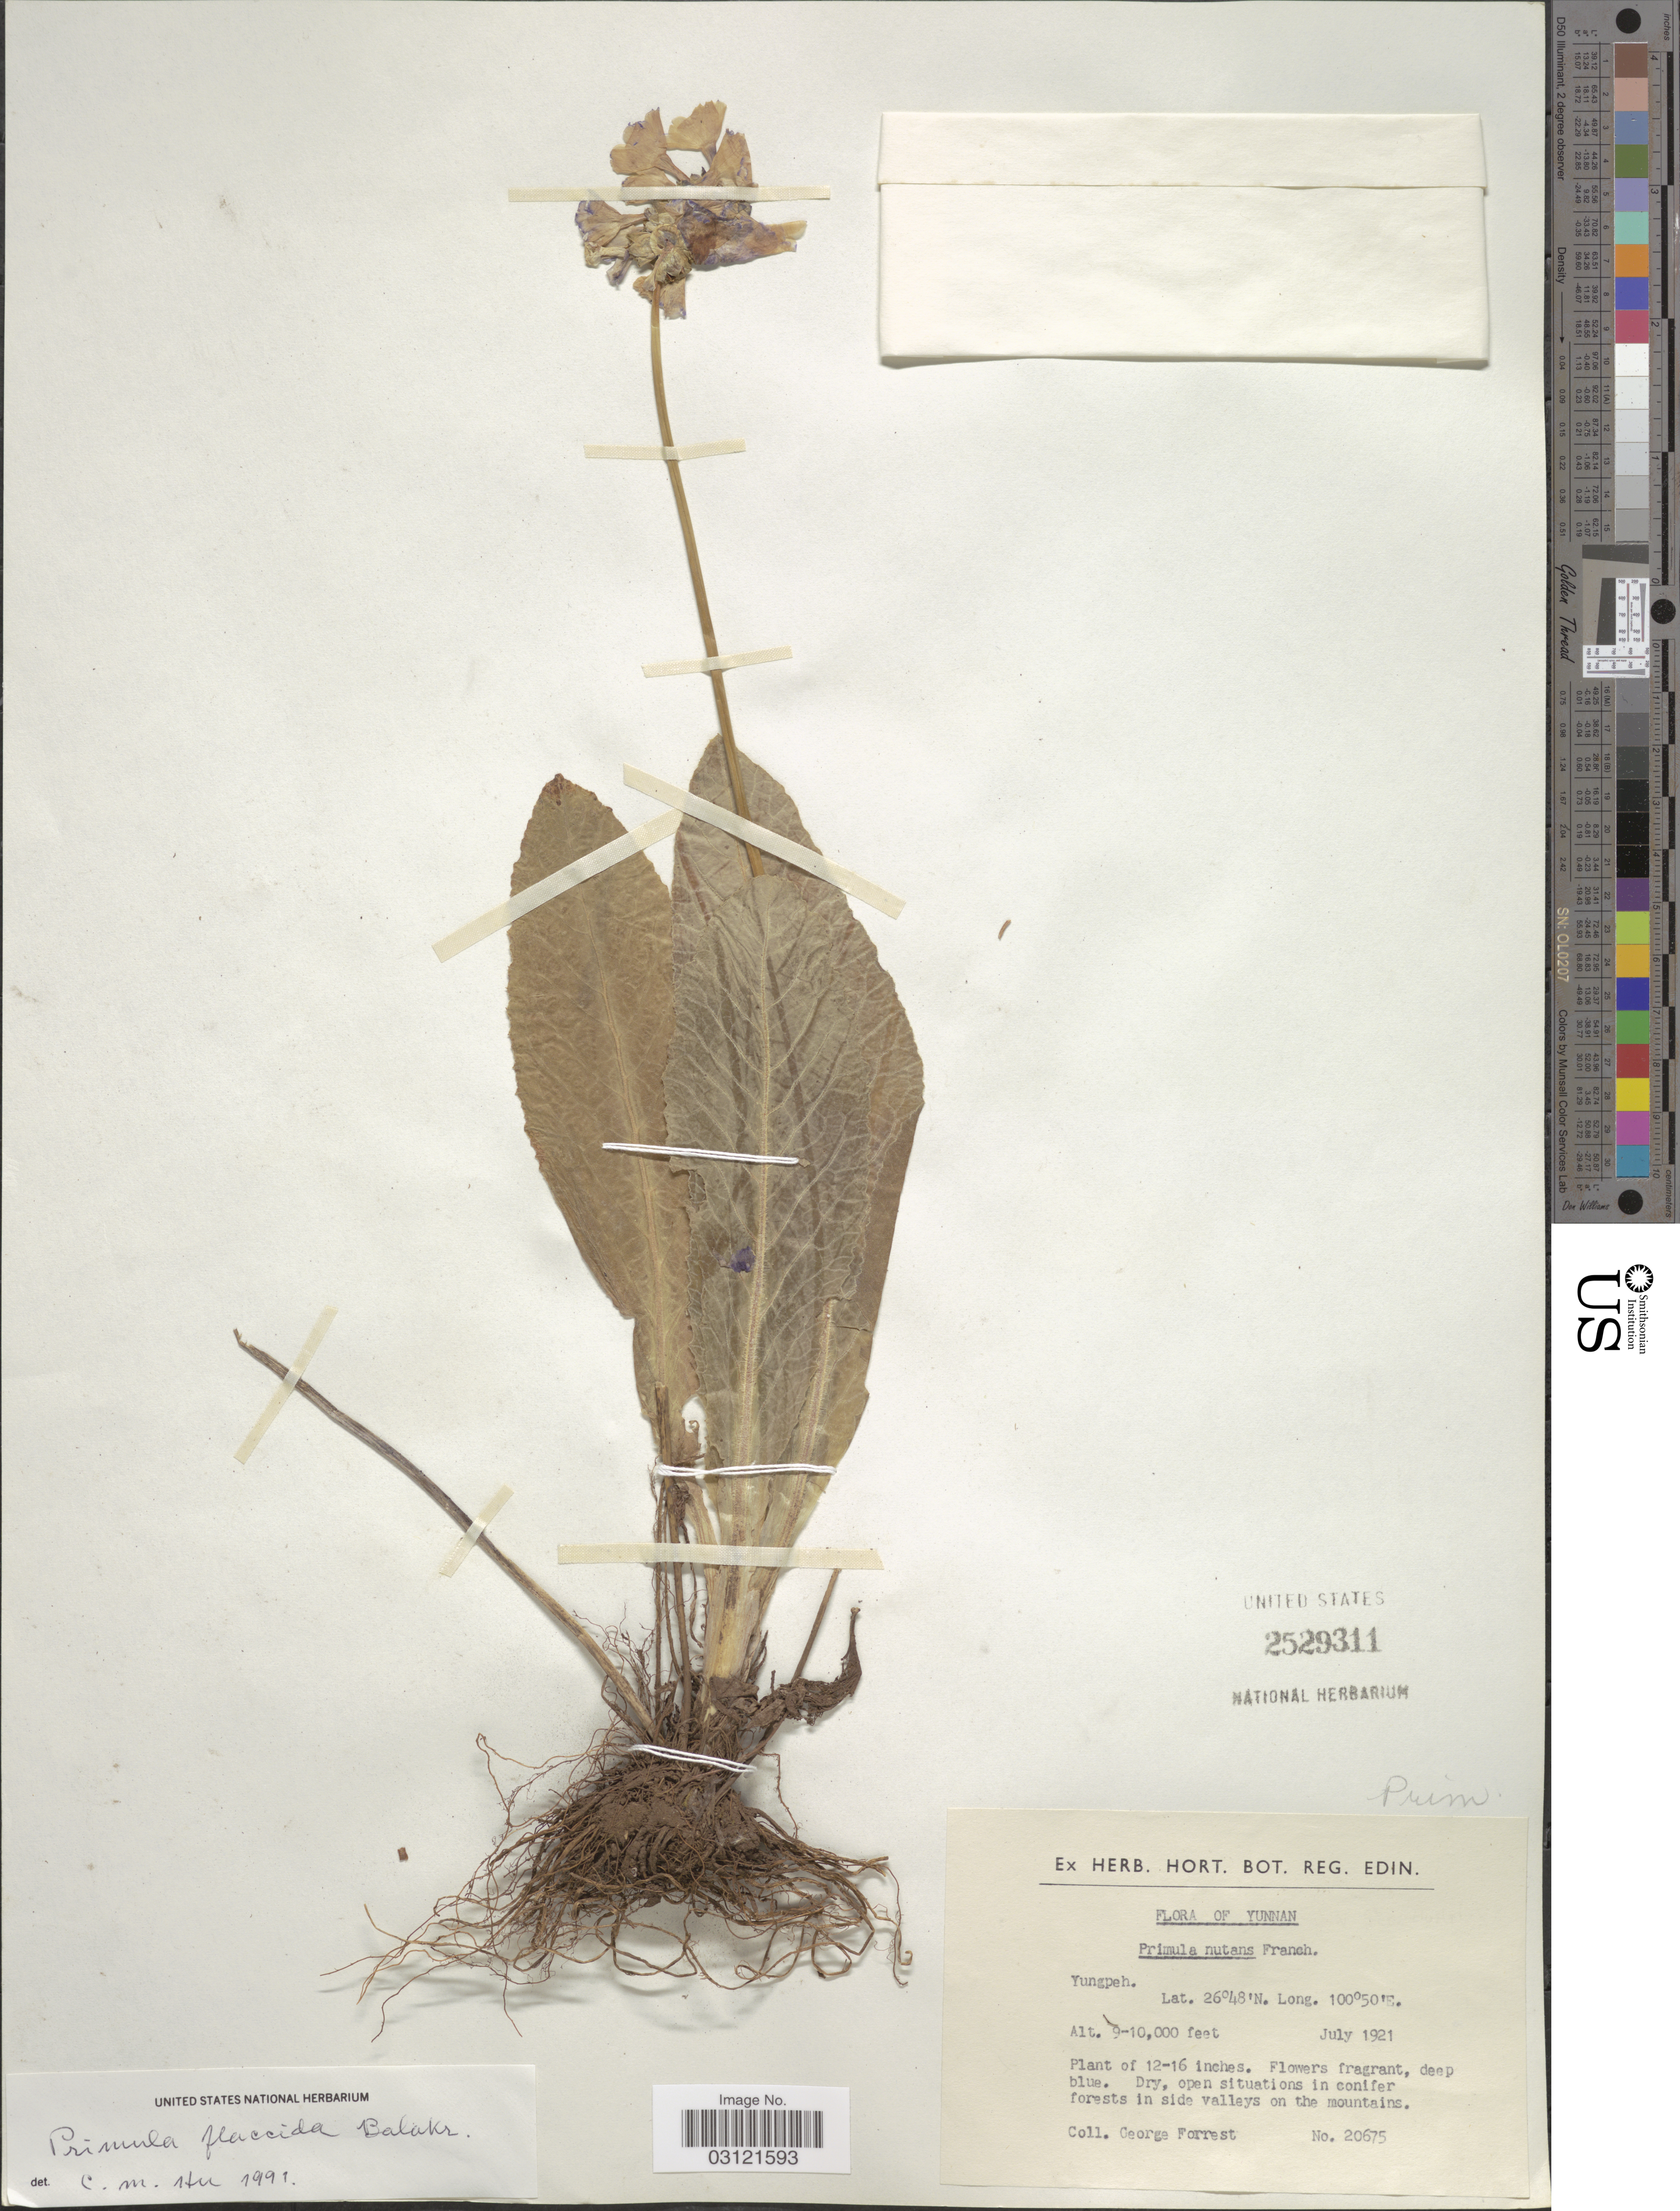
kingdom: Plantae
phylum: Tracheophyta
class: Magnoliopsida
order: Ericales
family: Primulaceae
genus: Primula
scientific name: Primula nutans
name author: Georgi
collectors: G. Forrest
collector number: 20675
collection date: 1921-07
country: China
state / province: Yunnan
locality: Yungpeh.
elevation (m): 2743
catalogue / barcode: US 2529311